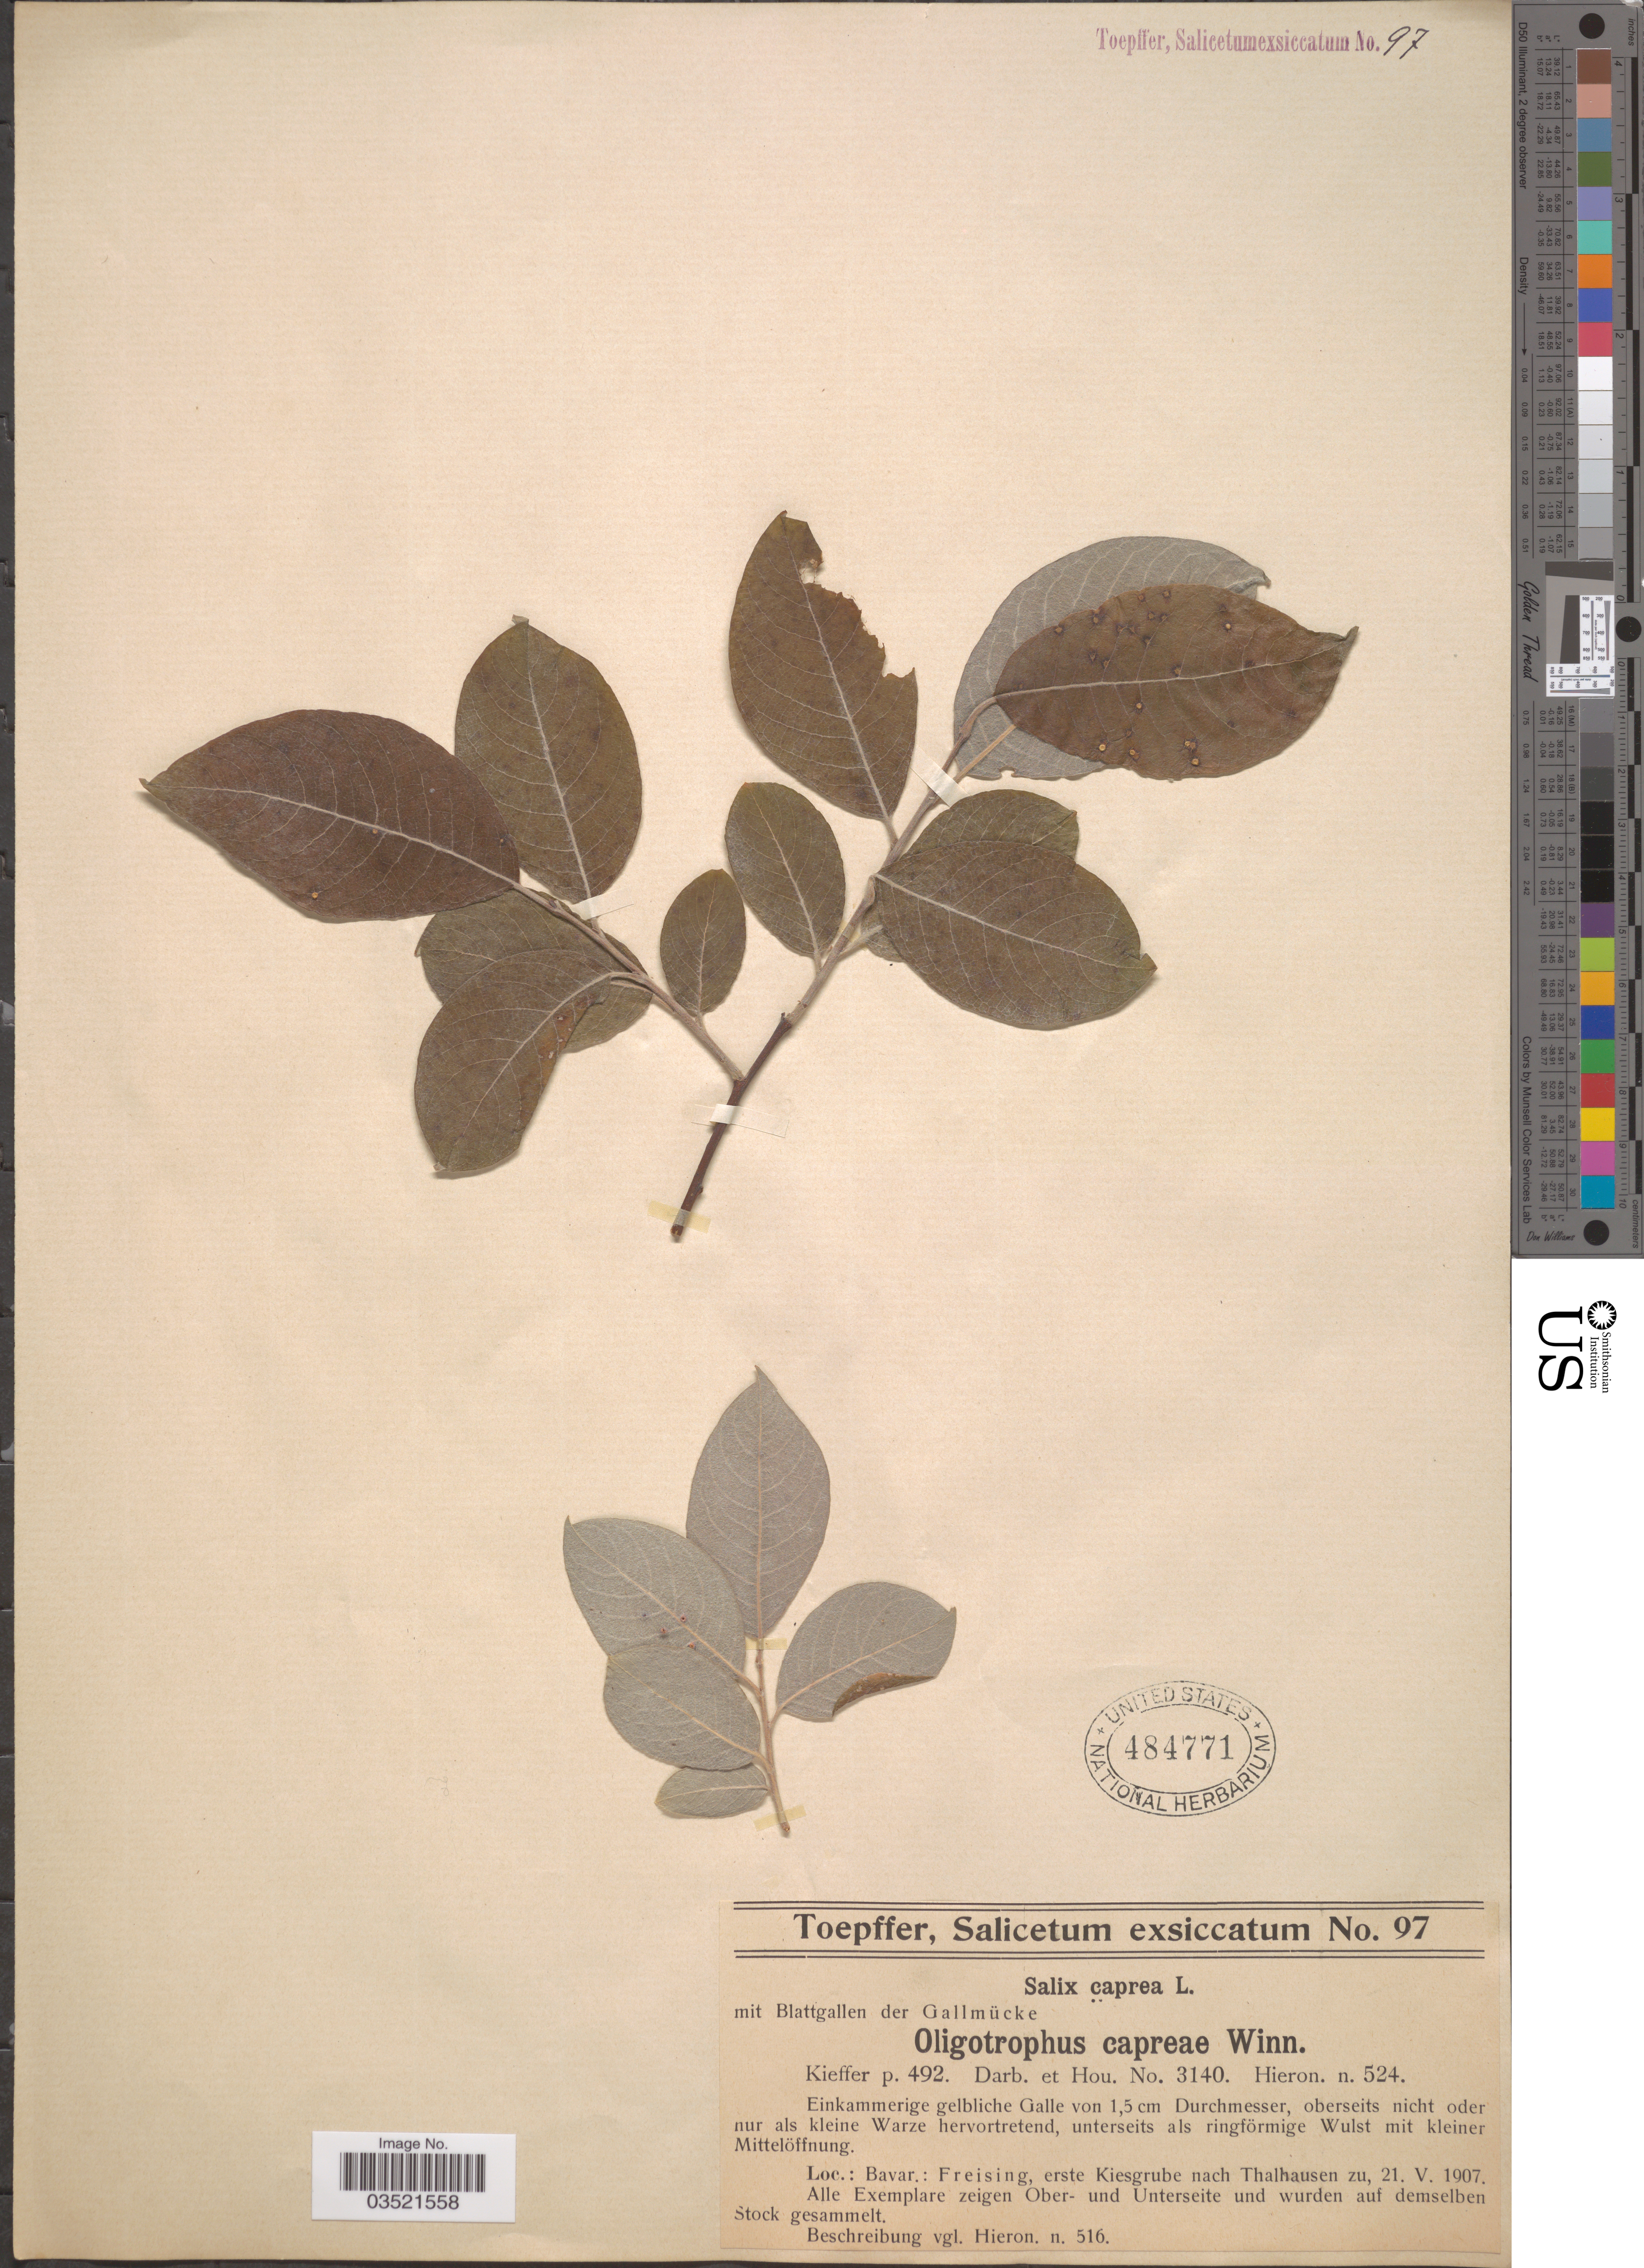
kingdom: Plantae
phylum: Tracheophyta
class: Magnoliopsida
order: Malpighiales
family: Salicaceae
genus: Salix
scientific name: Salix caprea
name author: L.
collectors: A. Toepffer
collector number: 97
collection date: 1907-05-21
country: Germany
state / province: Bayern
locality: Bavar.: Freising, erste Kiesgrube nach Thalhausen zu. Alle Exemplare zeigen Ober- und Unterseite und wurden auf demselben Stock gesammelt. Beschreibung vgl. Hieron. n. 516. [unsure placement]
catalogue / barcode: US 484771